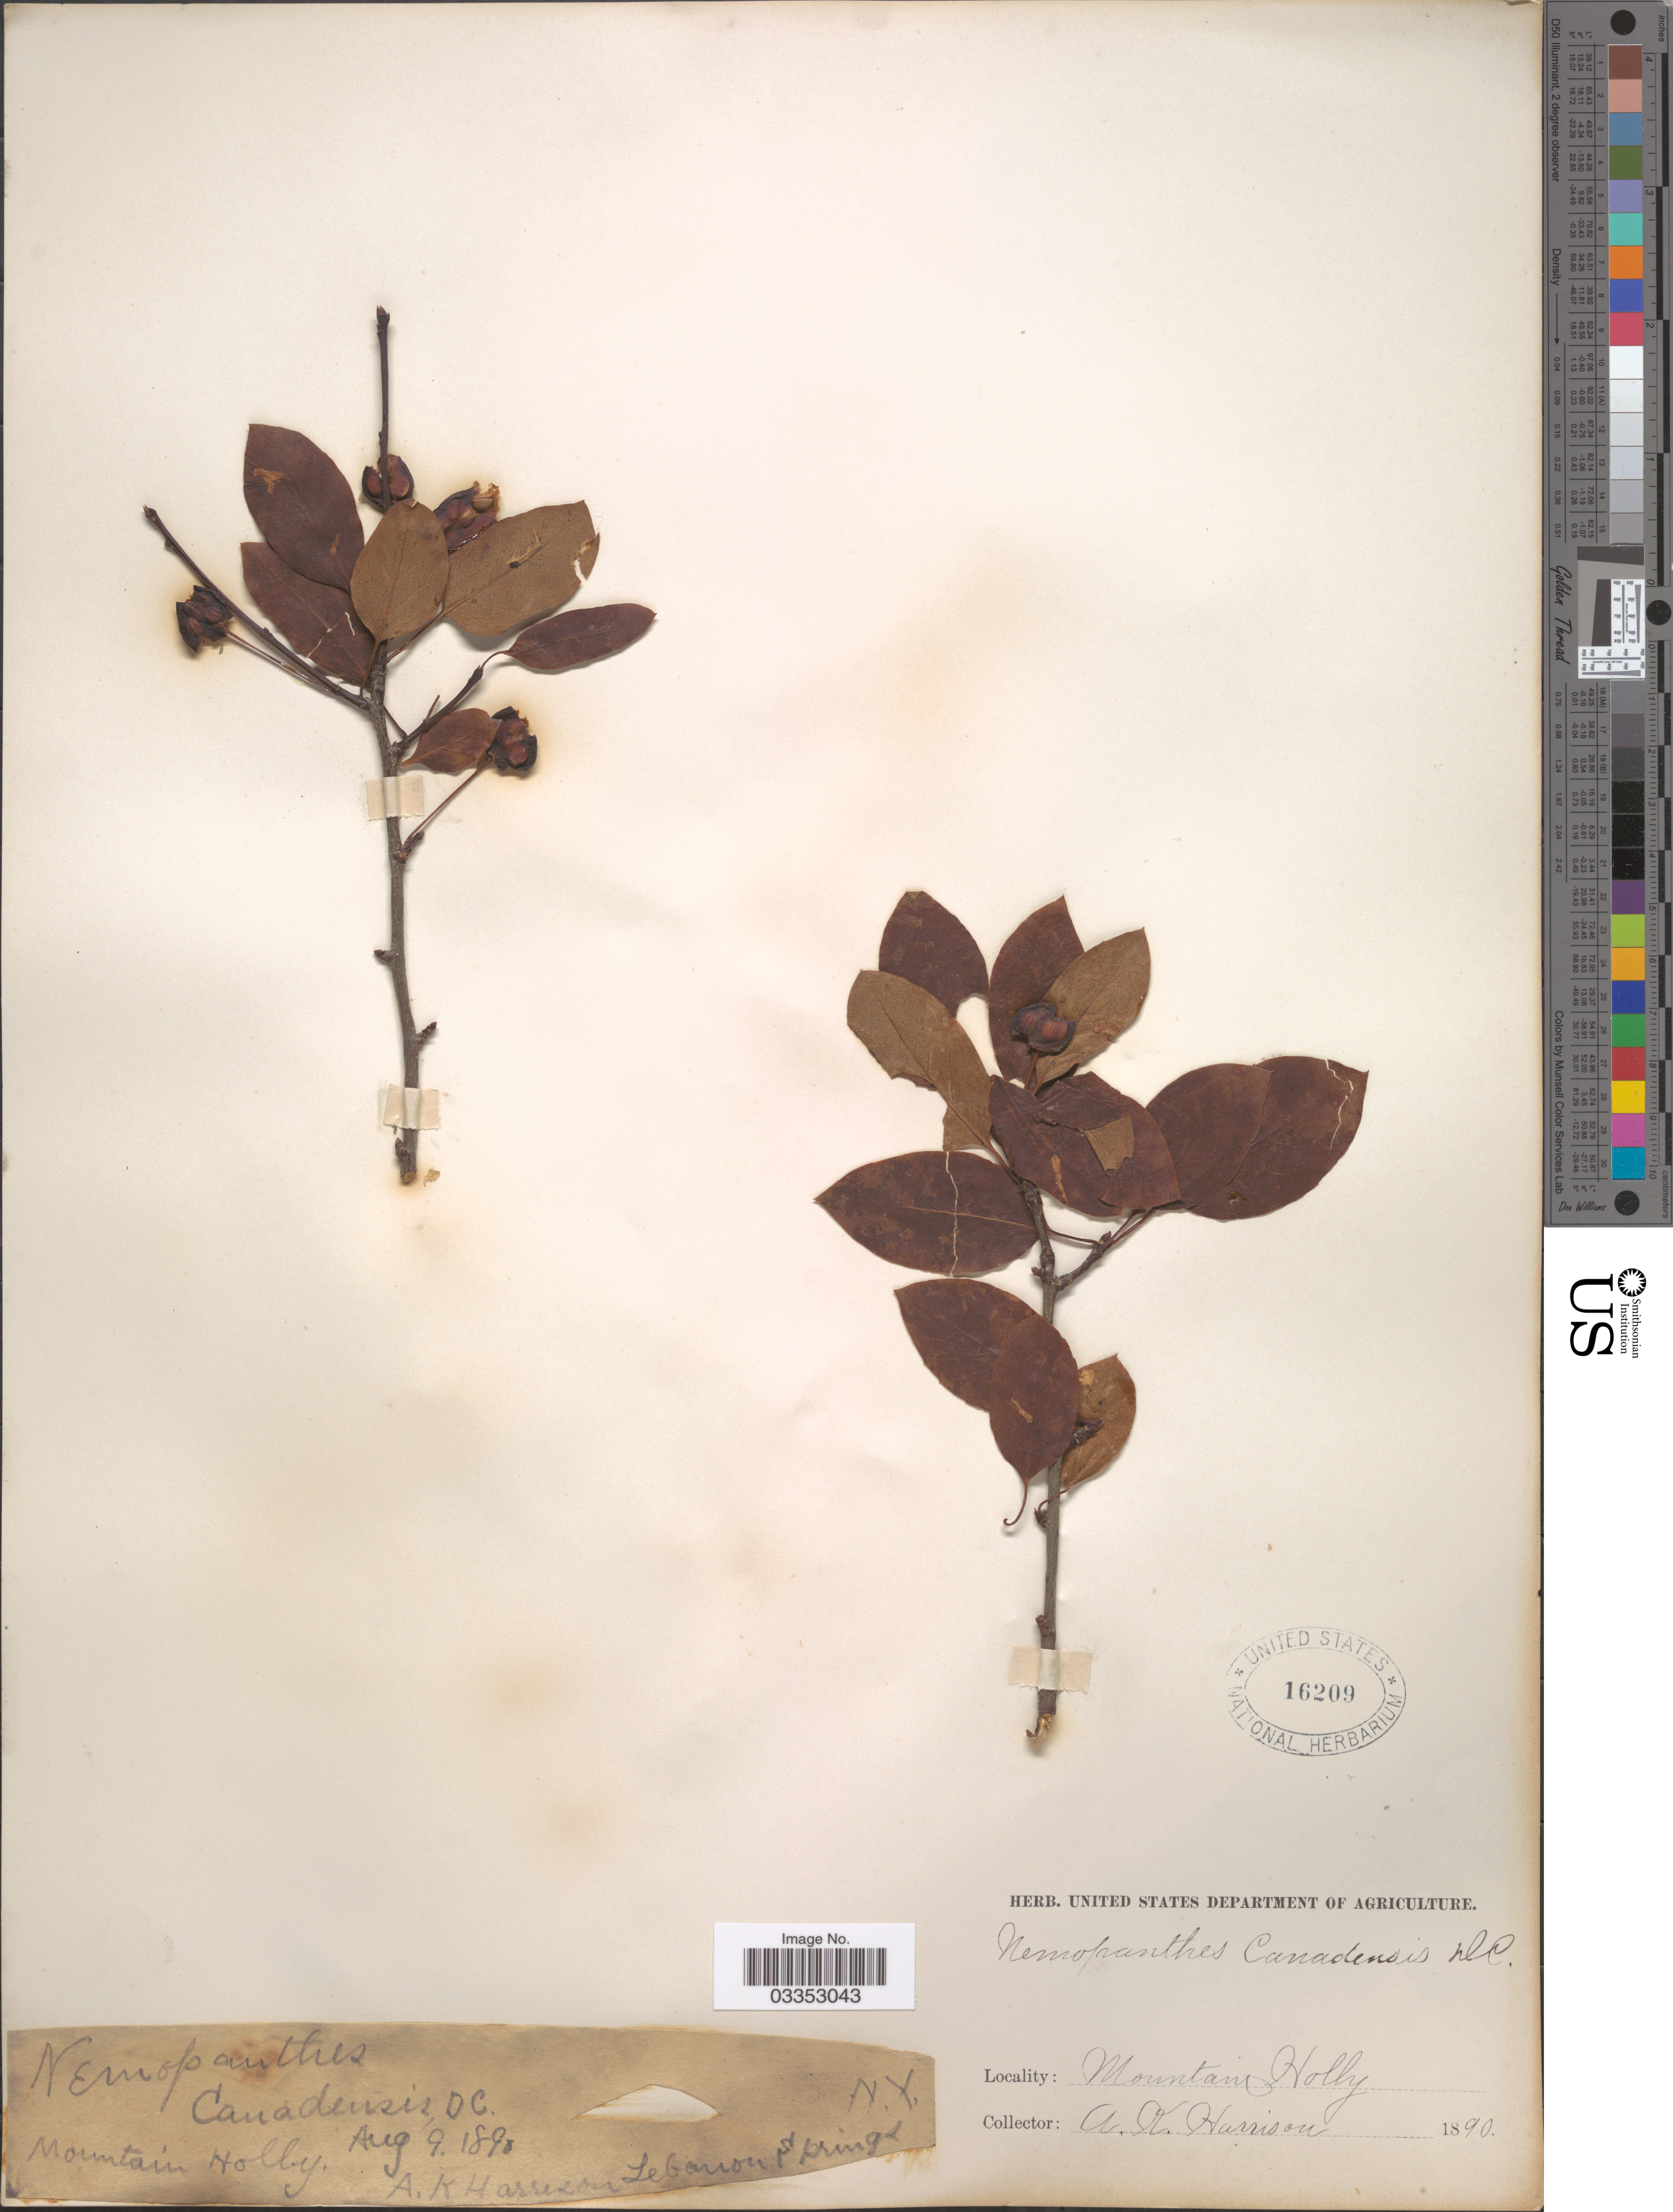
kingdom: Plantae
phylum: Tracheophyta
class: Magnoliopsida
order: Aquifoliales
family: Aquifoliaceae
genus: Nemopanthus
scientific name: Nemopanthus mucronatus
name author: (L.) Trel.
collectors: A. K. Harrison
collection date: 1890-08-09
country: United States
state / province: New York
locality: Mountain Holly. Lebanon Springs.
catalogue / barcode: US 16209